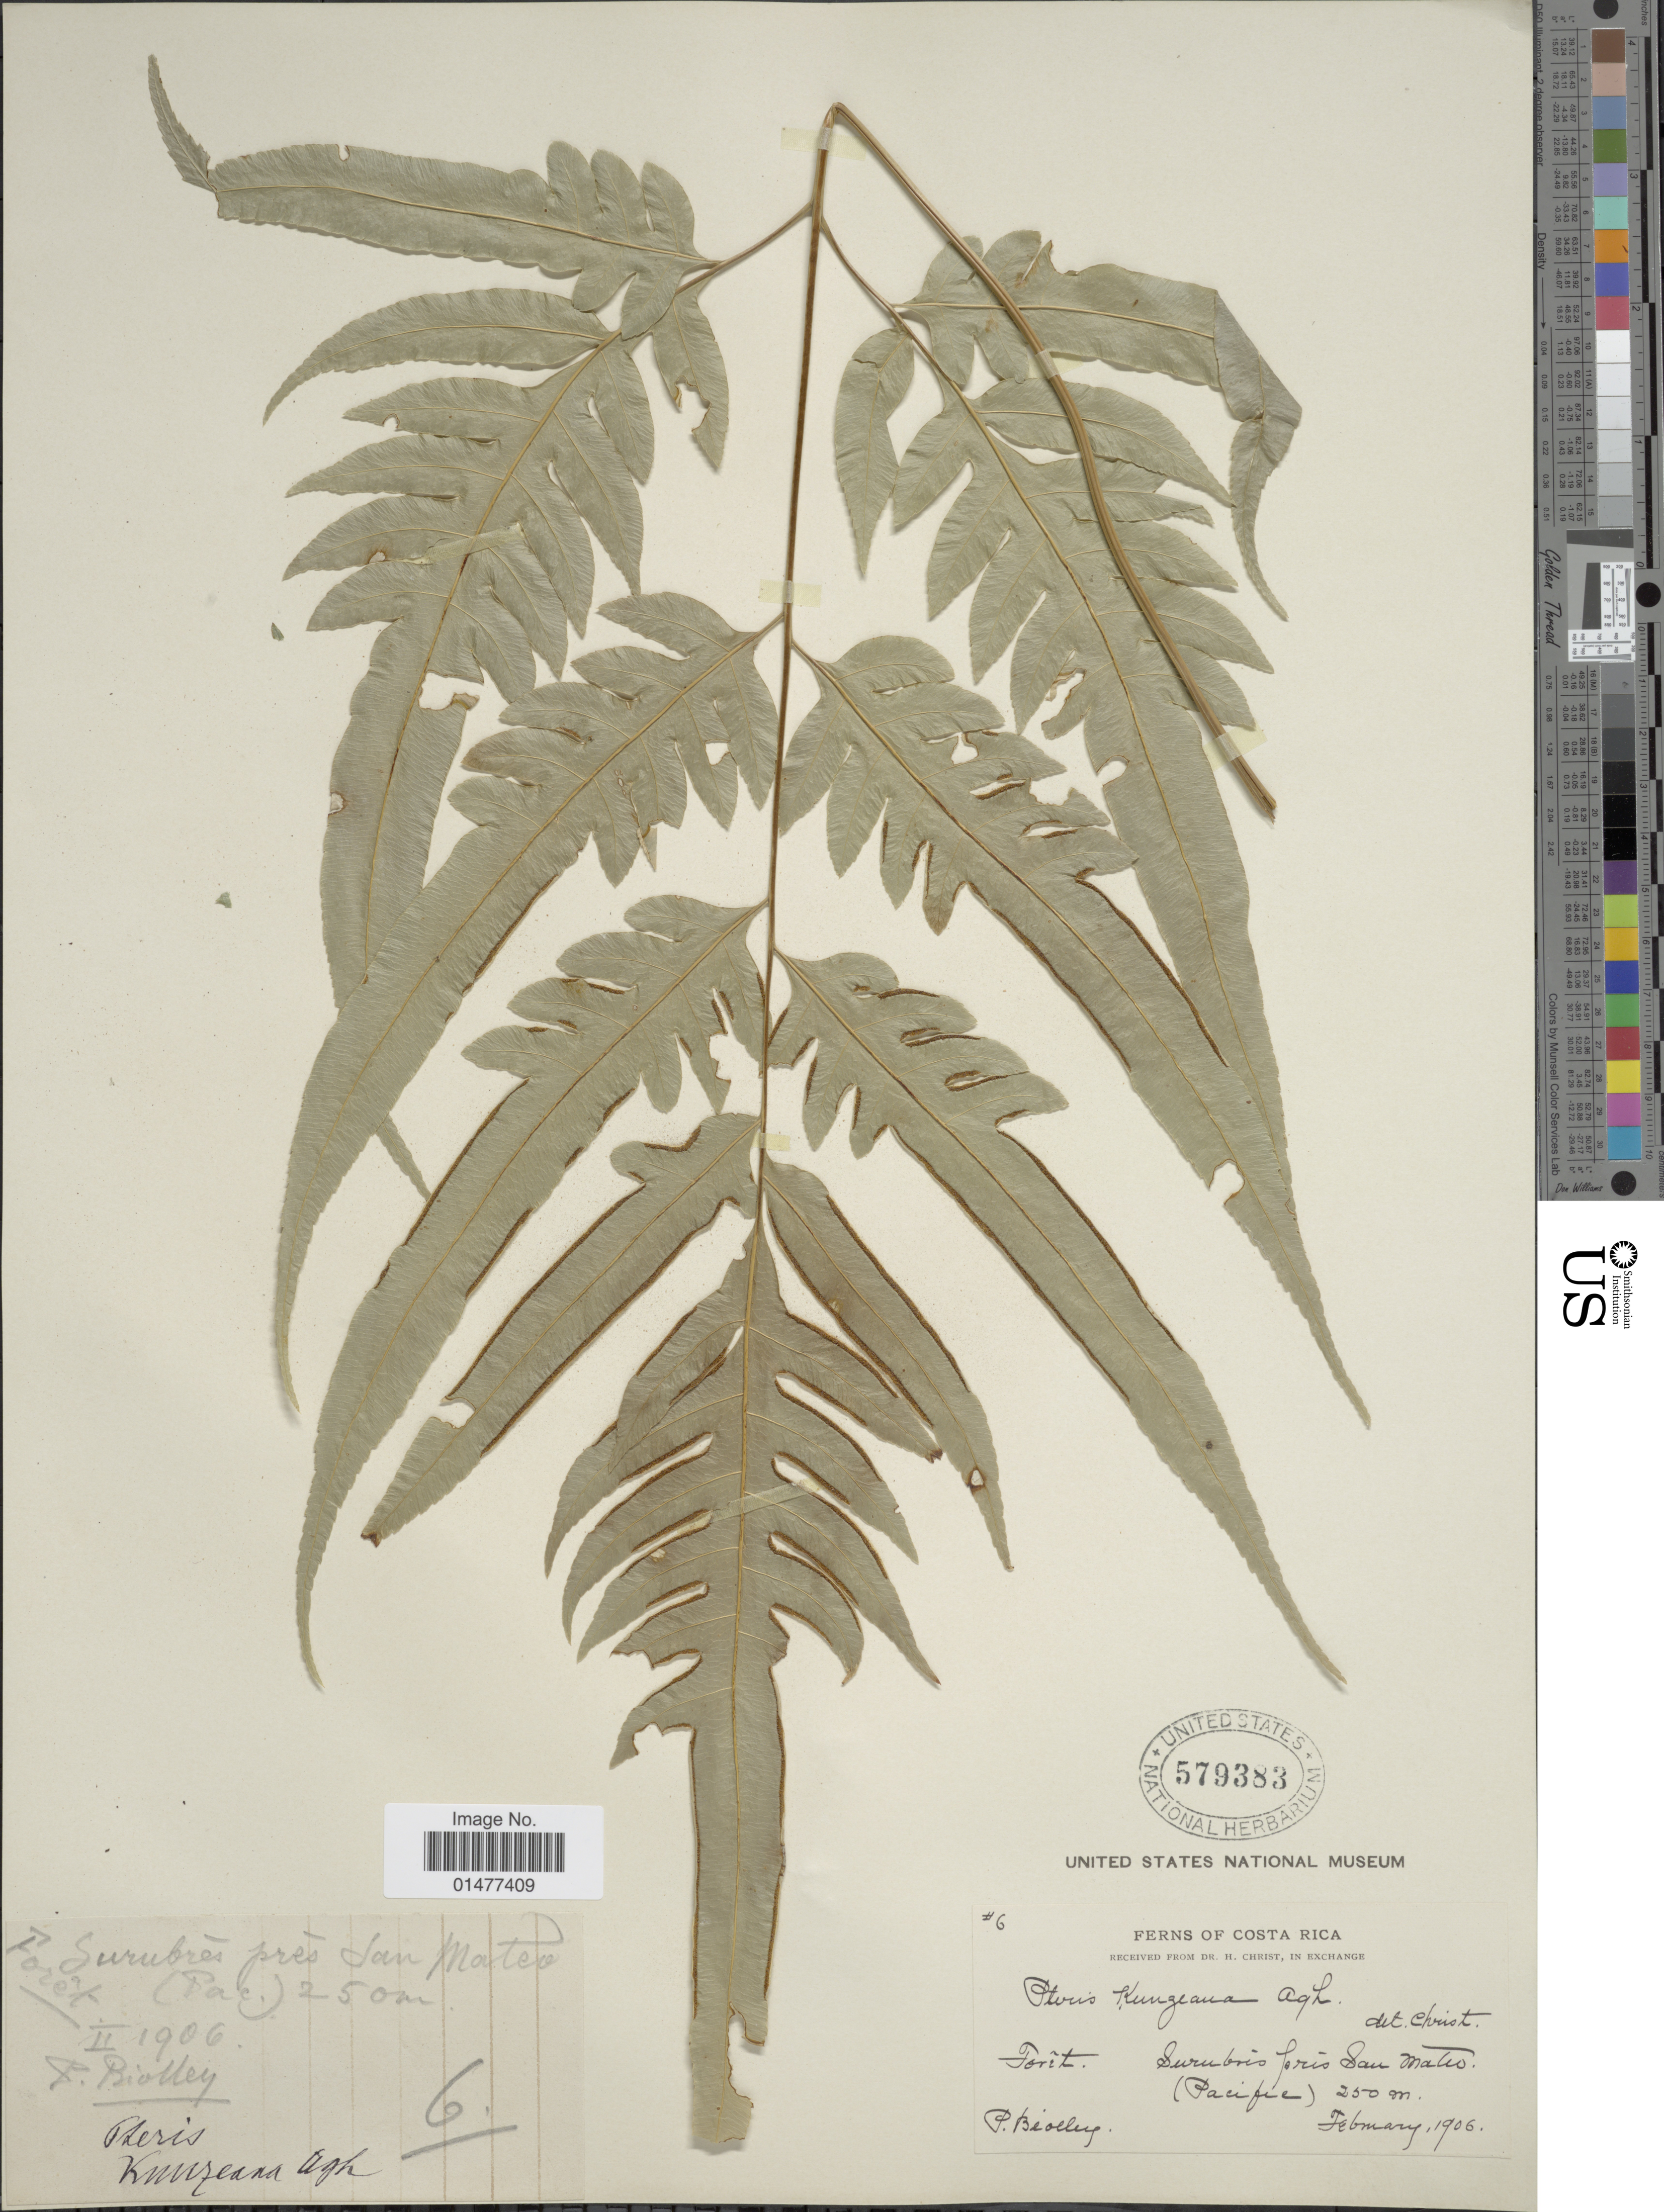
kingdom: Plantae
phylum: Tracheophyta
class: Polypodiopsida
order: Polypodiales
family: Pteridaceae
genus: Pteris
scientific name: Pteris altissima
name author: Poir.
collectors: P. Biolley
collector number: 6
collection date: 1906-02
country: Costa Rica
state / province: Puntarenas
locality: Costa Rica, Forets, Surubres pres San Mateo (Pacific)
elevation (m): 250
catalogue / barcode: US 579383